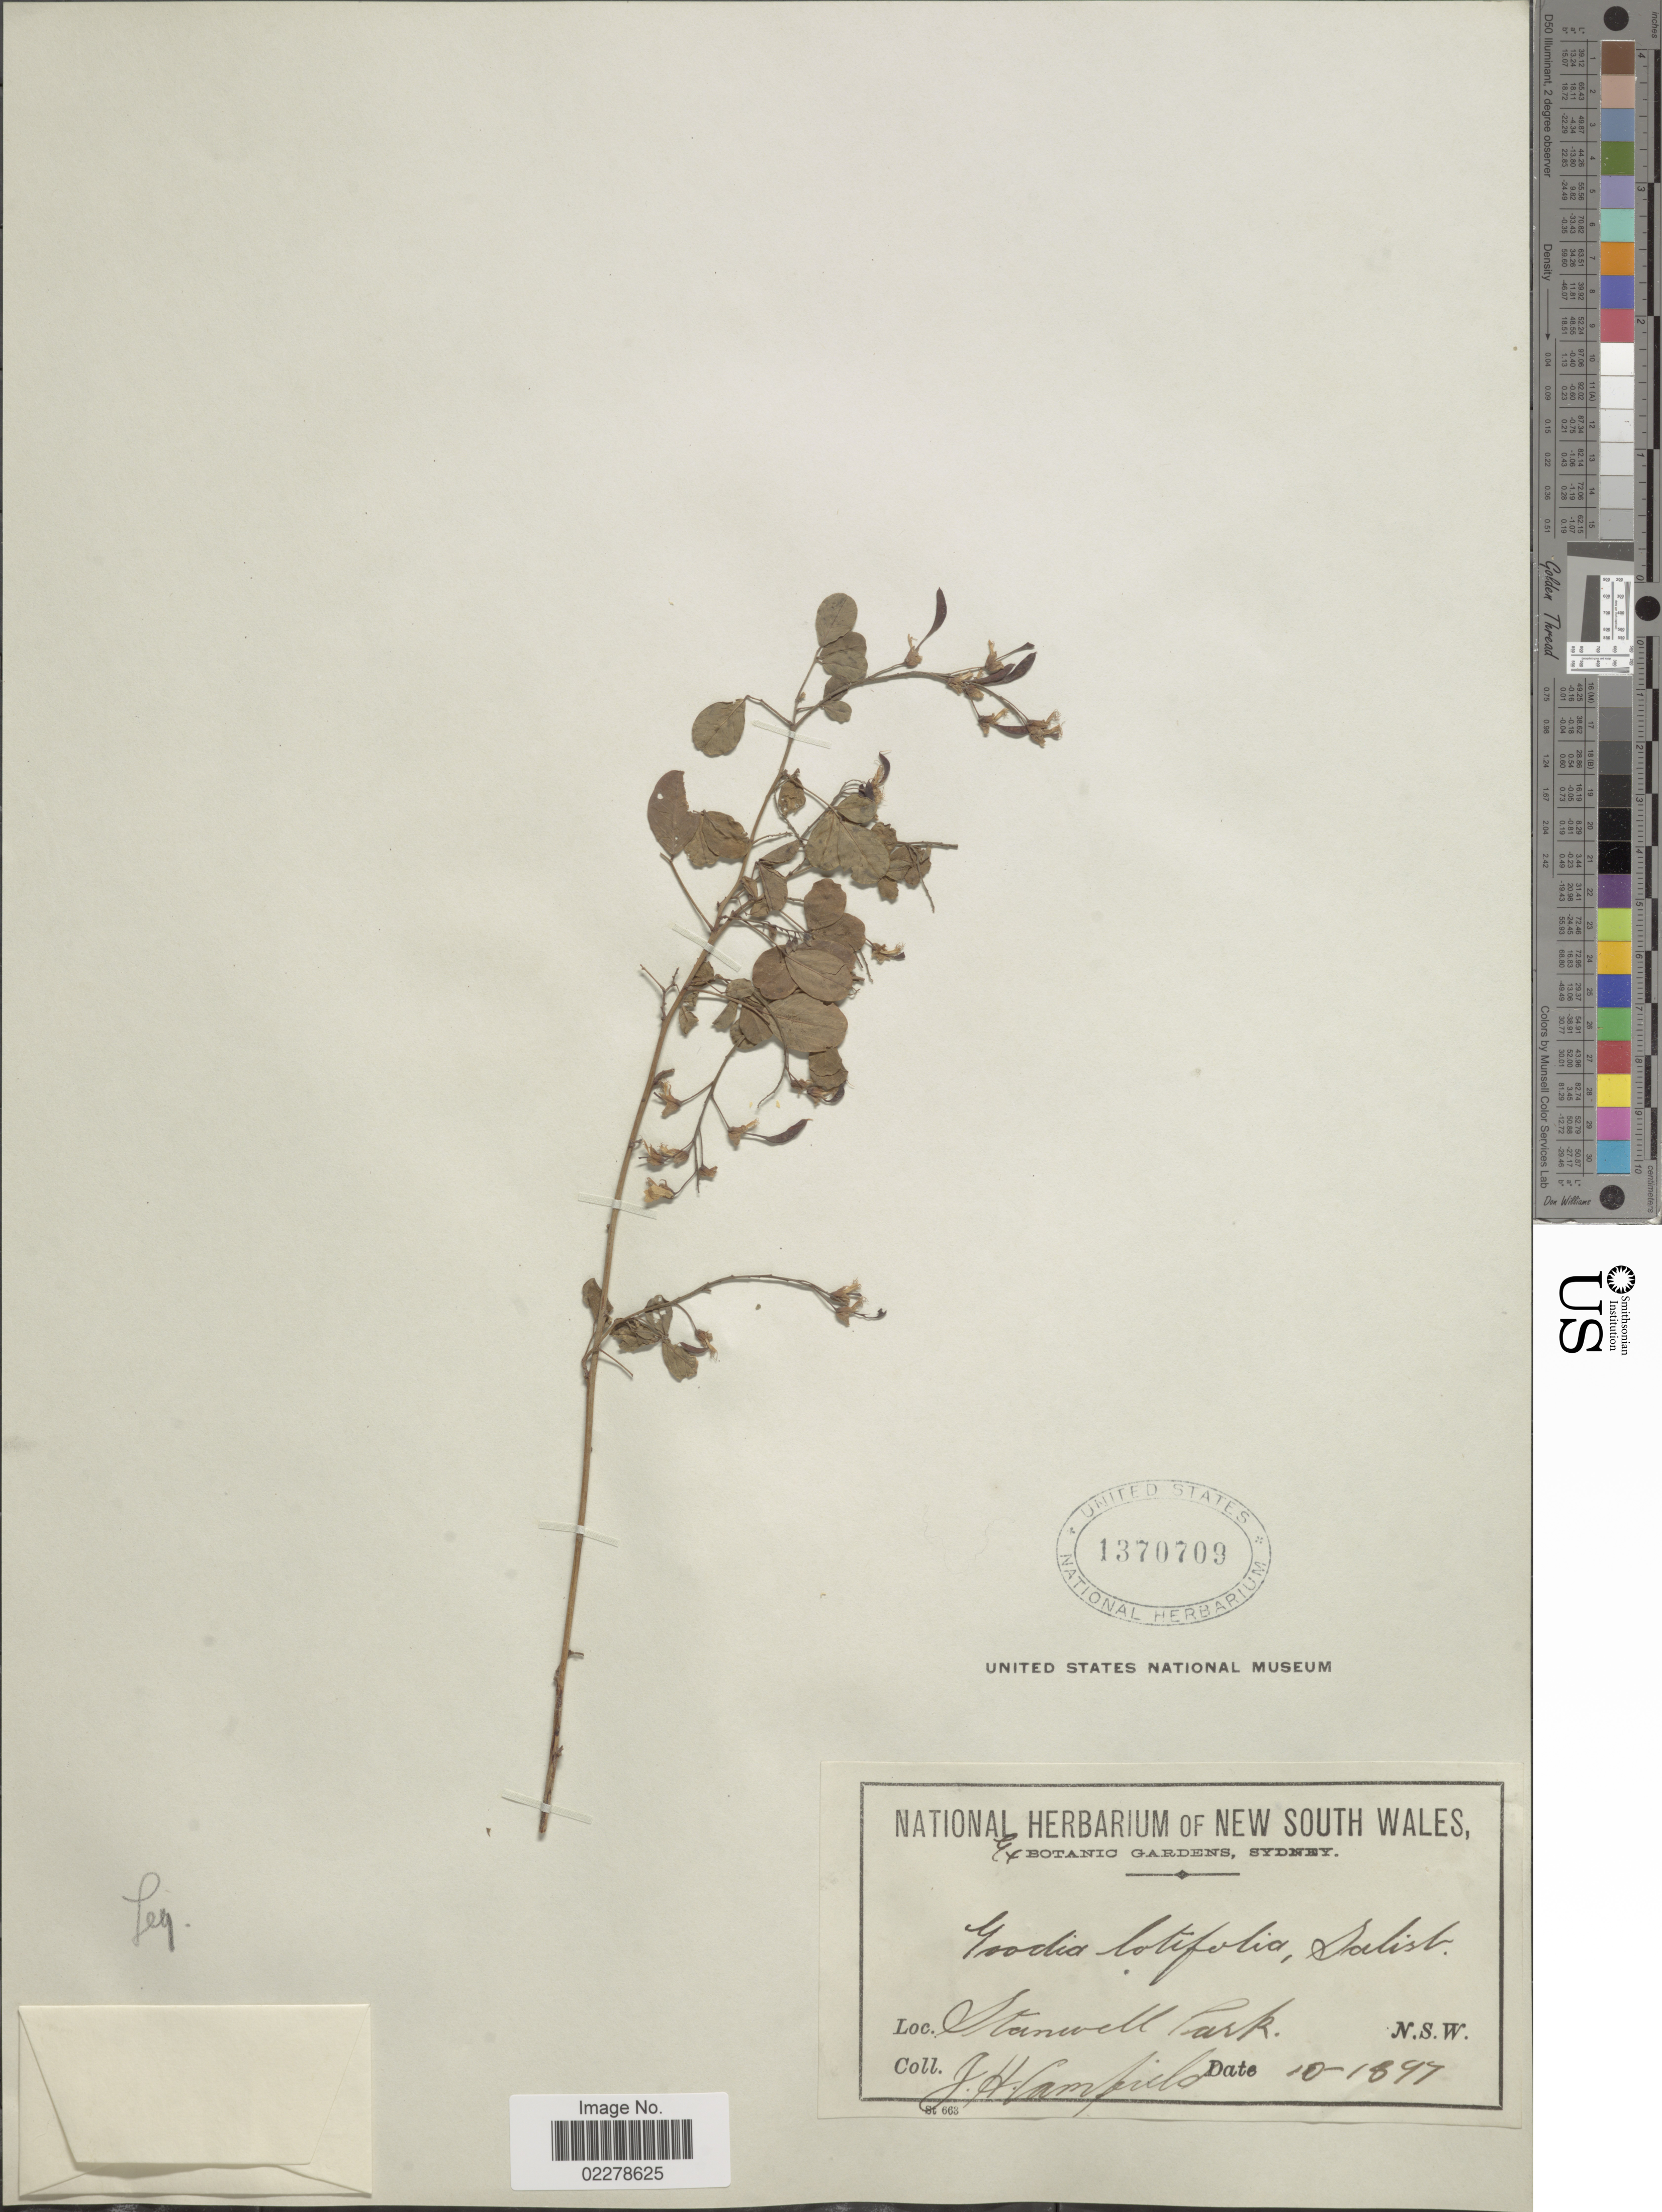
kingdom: Plantae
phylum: Tracheophyta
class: Magnoliopsida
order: Fabales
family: Fabaceae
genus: Goodia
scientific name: Goodia lotifolia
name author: Salisb.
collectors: J. Camfield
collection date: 1897-10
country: Australia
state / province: New South Wales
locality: Stonwell Park. N.S.W.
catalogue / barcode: US 1370709